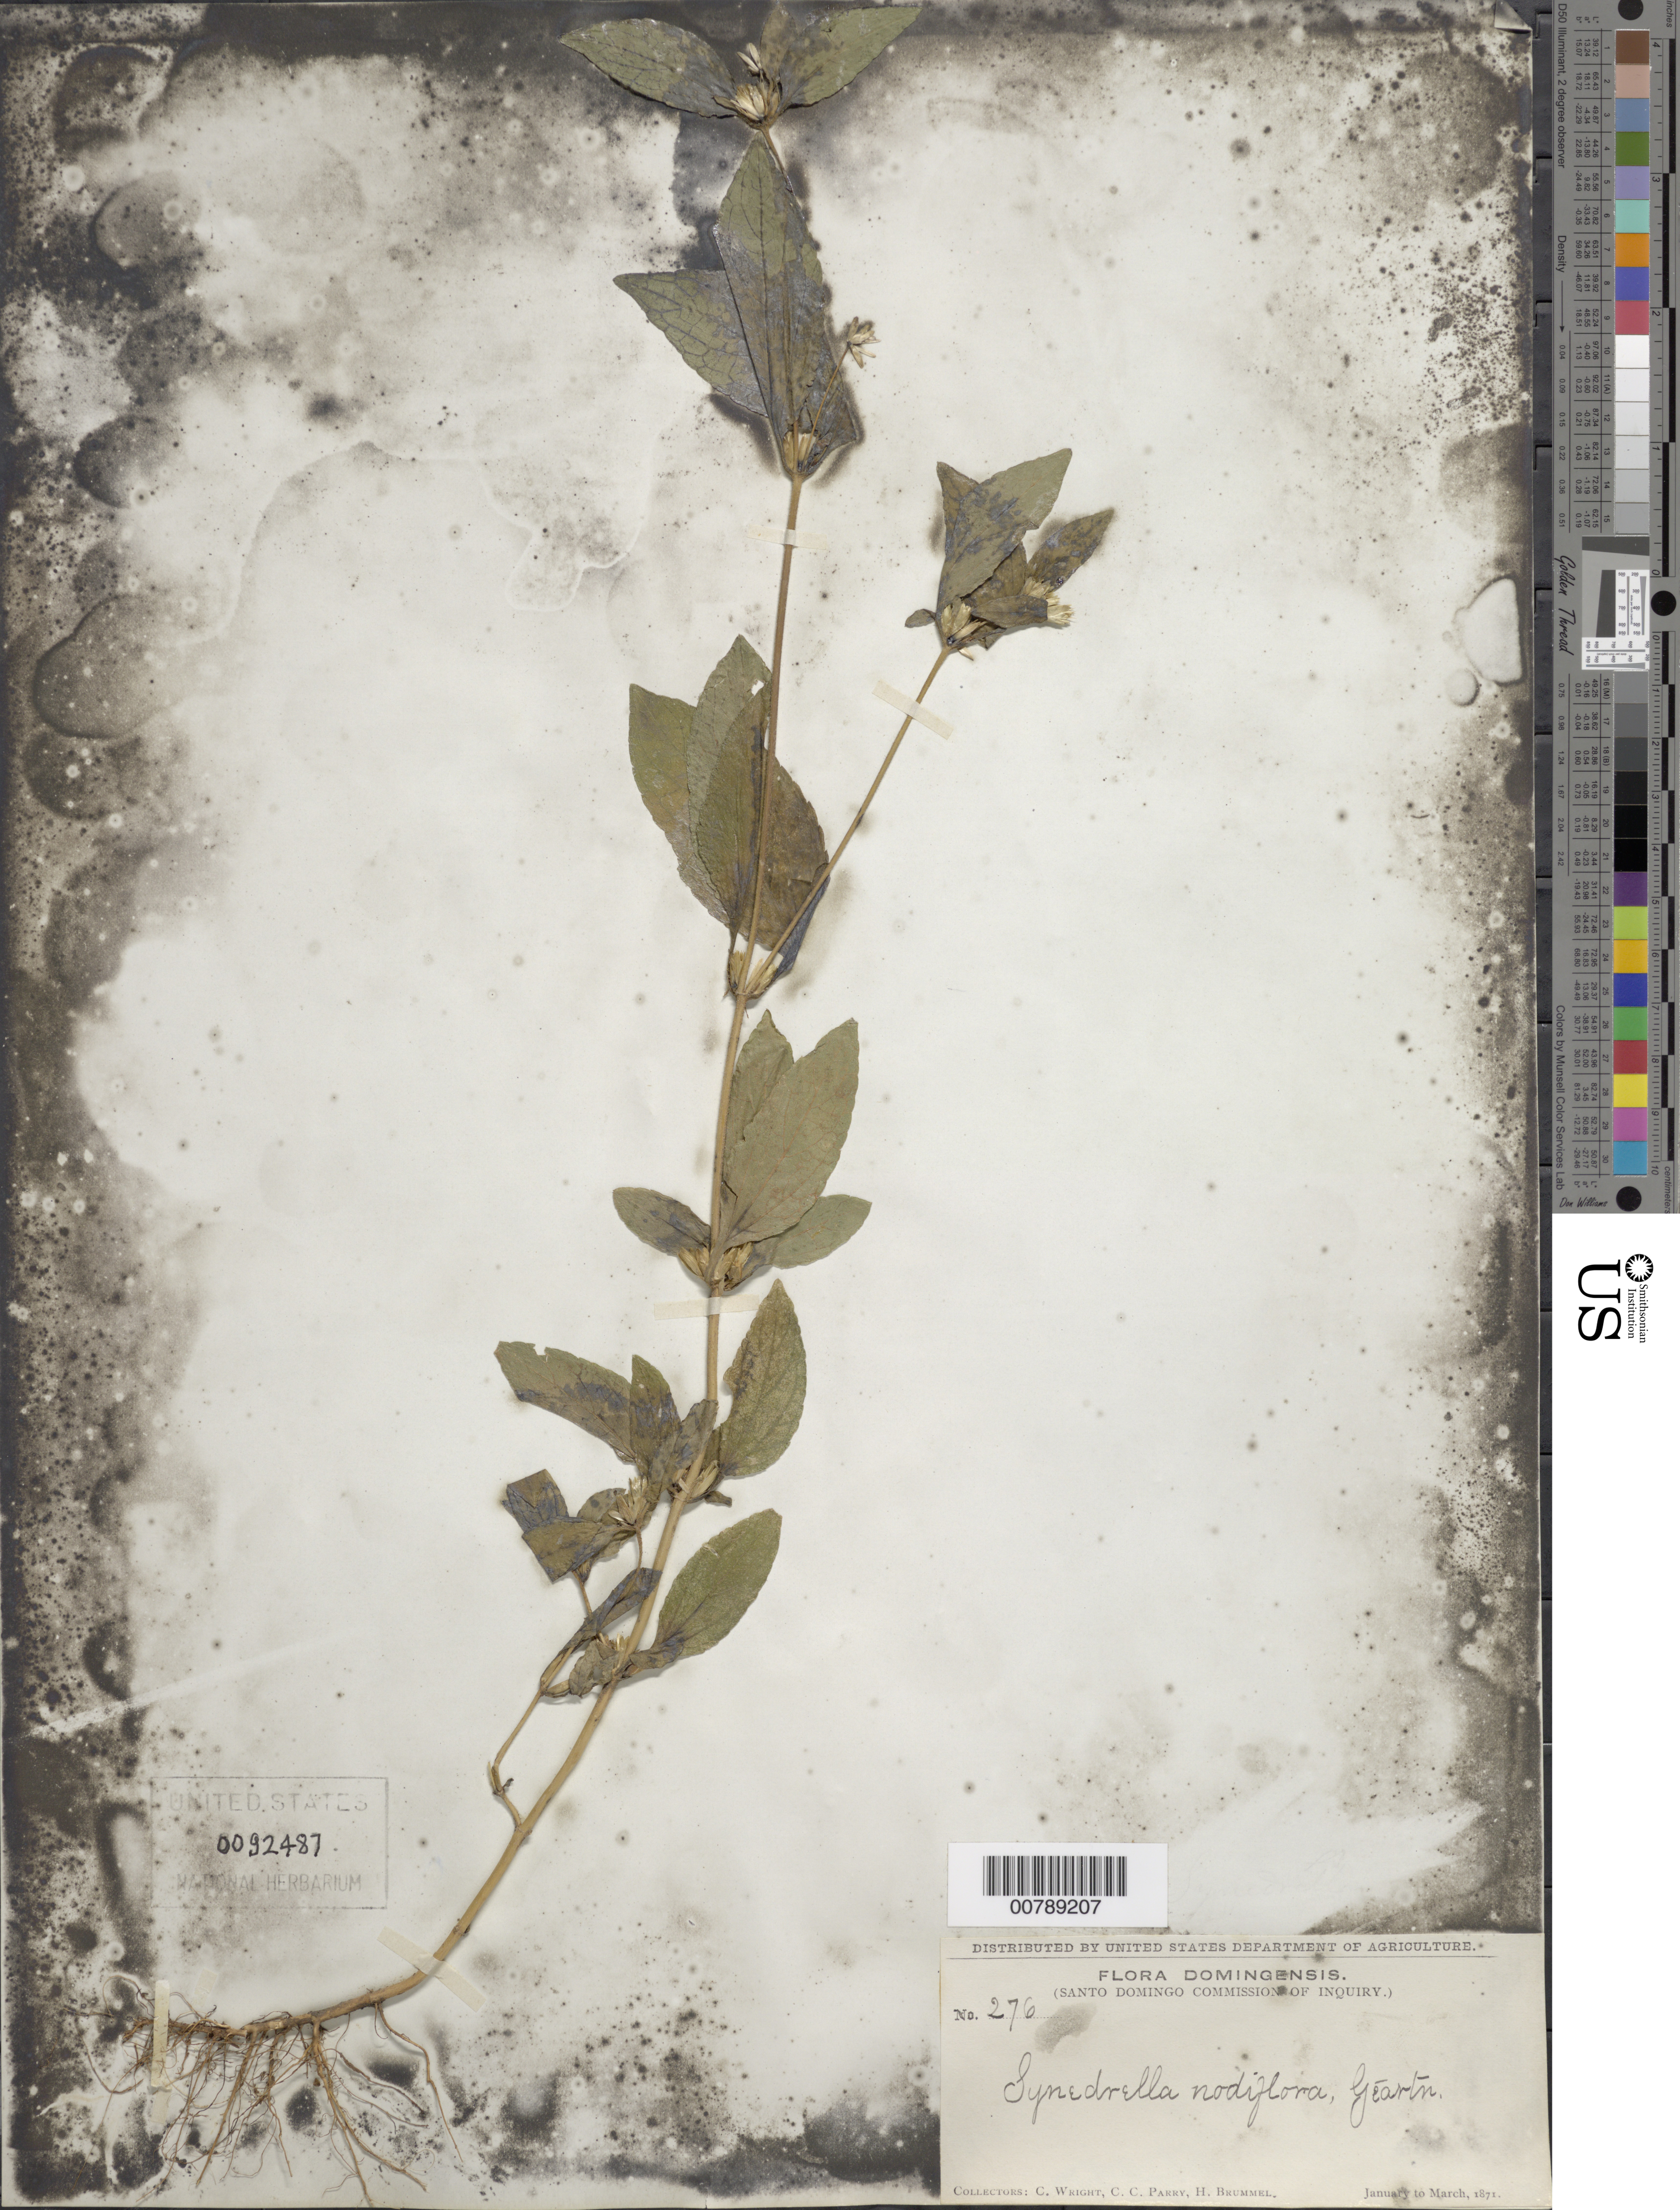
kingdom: Plantae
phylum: Tracheophyta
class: Magnoliopsida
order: Asterales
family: Asteraceae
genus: Synedrella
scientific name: Synedrella nodiflora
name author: (L.) Gaertn.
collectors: C. Wright, C. C. Parry & H. Brummel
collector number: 276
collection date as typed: Jan 1871 to -- Mar 1871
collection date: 1871-01/1871-03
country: Dominican Republic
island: Hispaniola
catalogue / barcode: US 92487